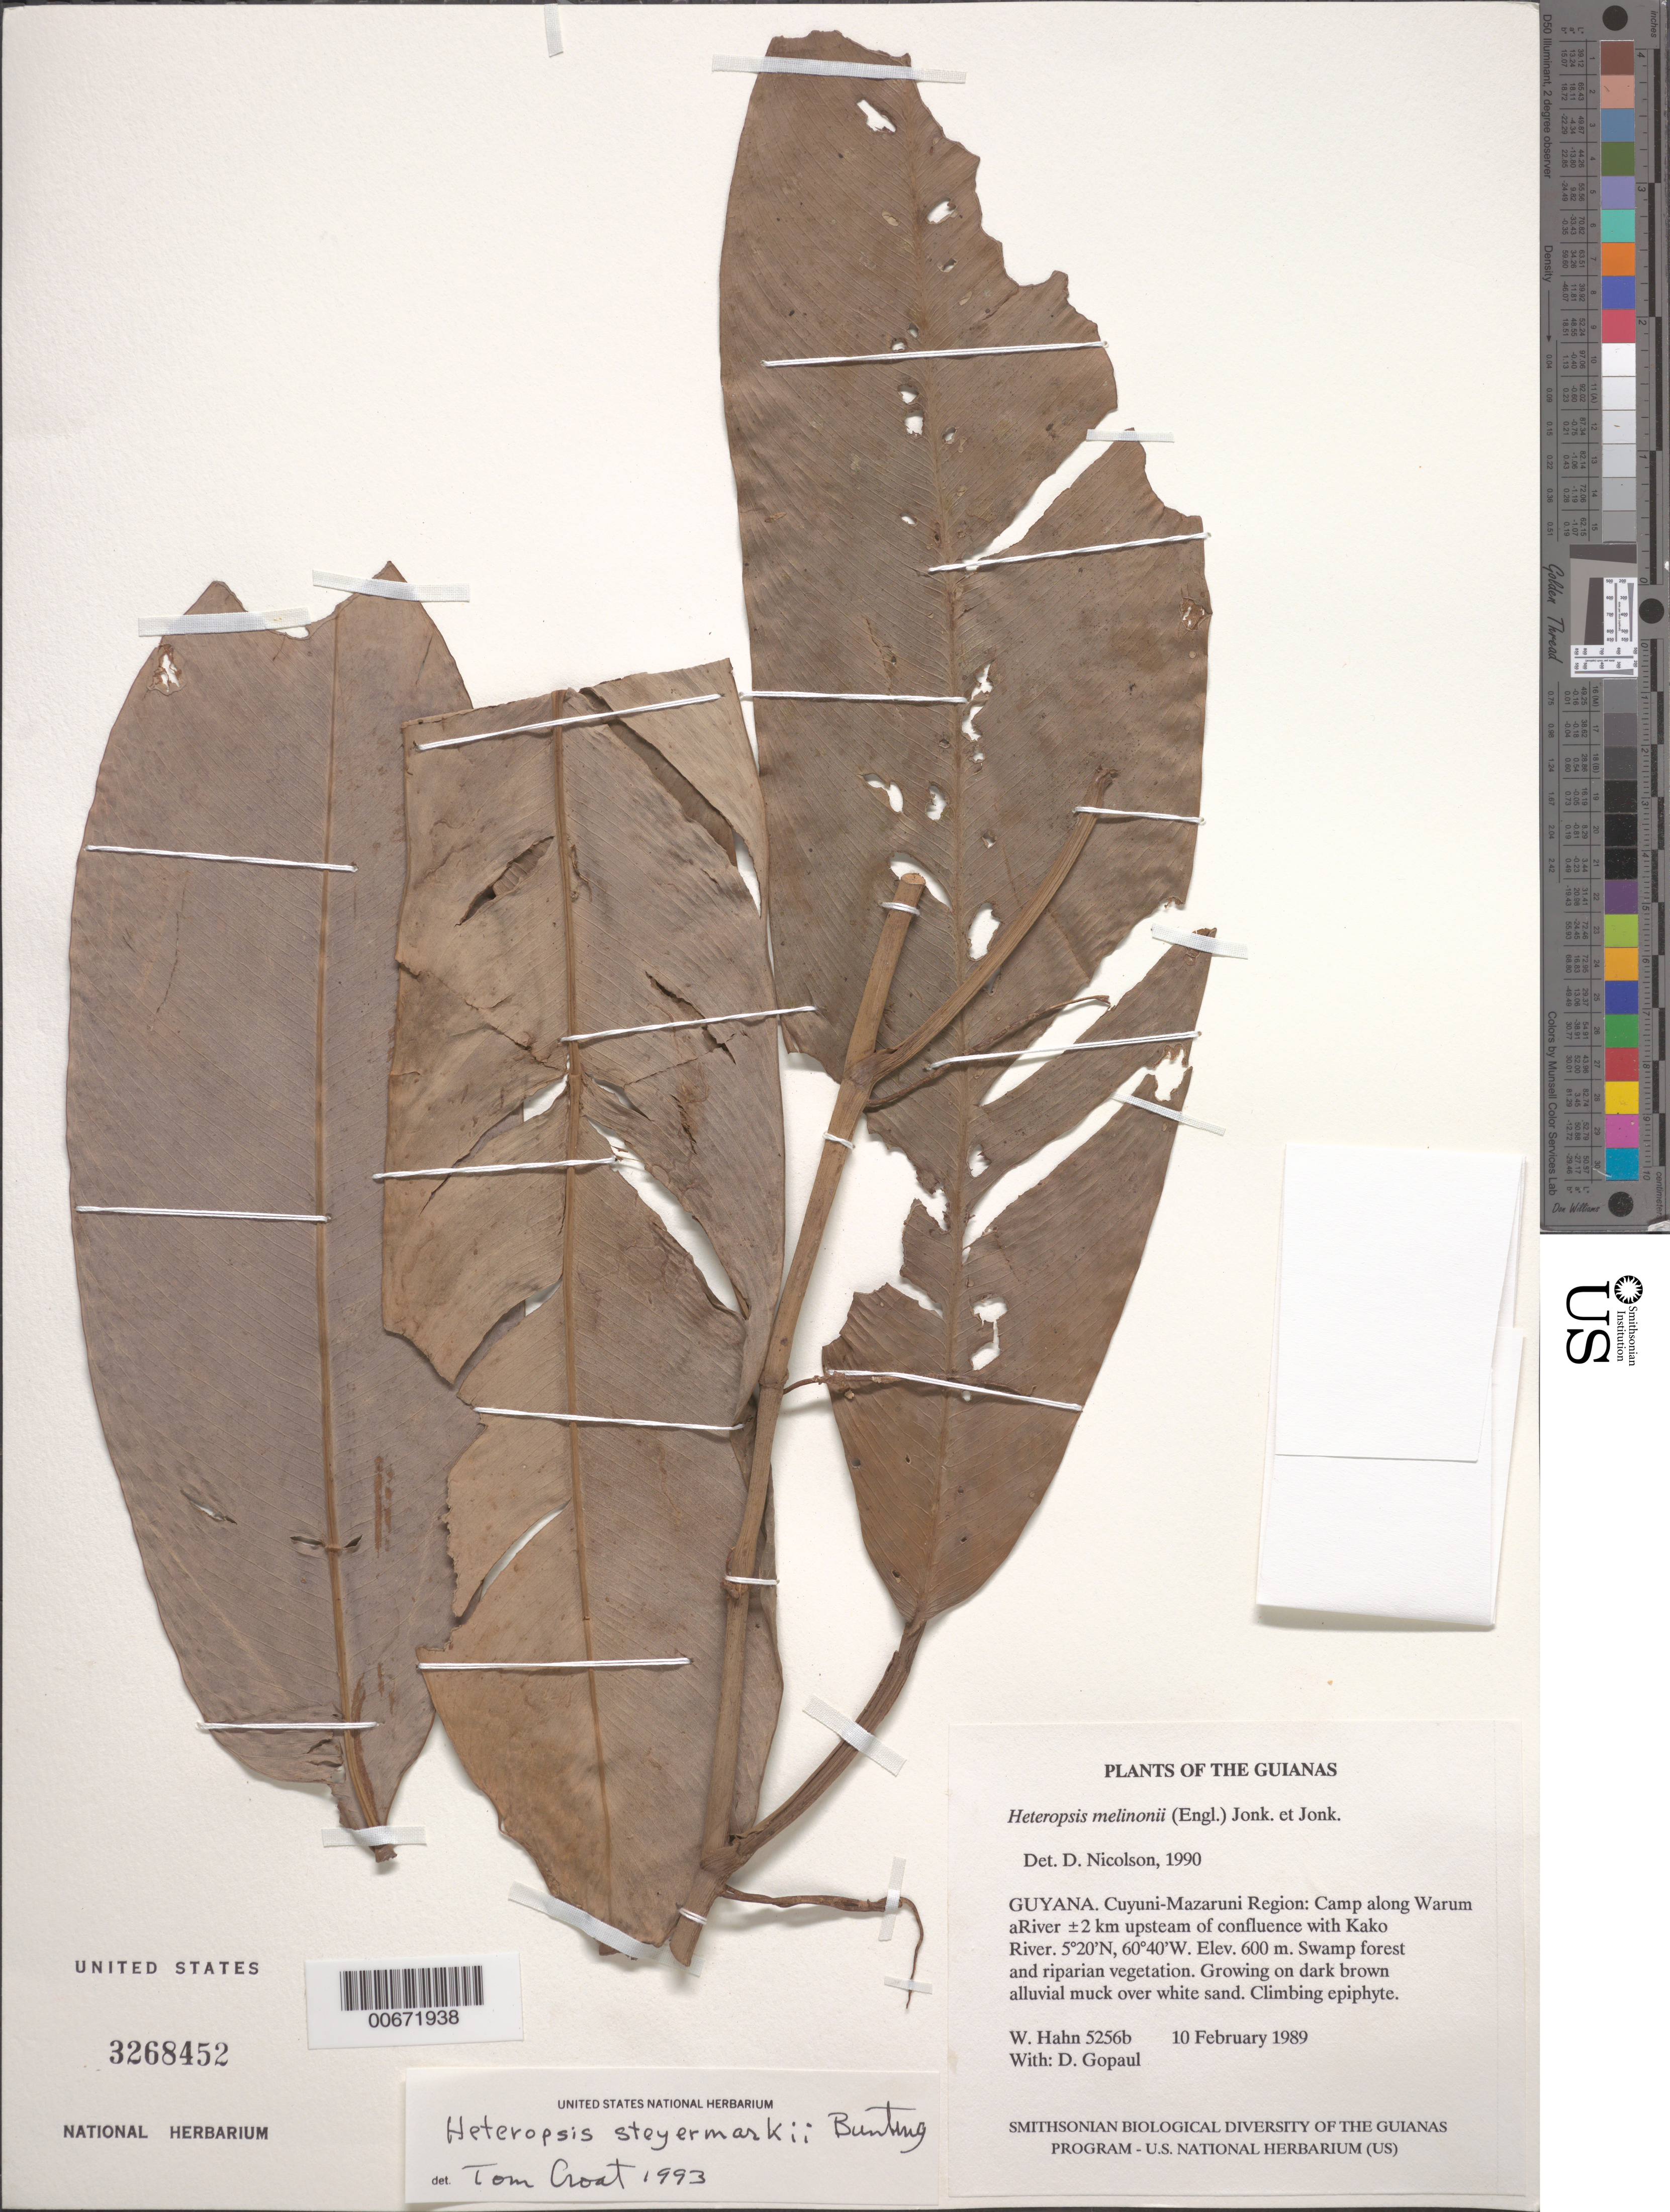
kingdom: Plantae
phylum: Tracheophyta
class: Liliopsida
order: Alismatales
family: Araceae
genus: Heteropsis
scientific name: Heteropsis steyermarkii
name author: G.S. Bunting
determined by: Croat, Thomas B., Missouri Botanical Garden (MO)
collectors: W. Hahn & D. Gopaul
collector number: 5256 b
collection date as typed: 10 February 1989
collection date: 1989-02-10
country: Guyana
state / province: Cuyuni-Mazaruni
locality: Camp along Waruma River ±2 km upstream of confluence with Kako River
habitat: Swamp forest and Riparian vegetation Growing on dark brown alluvial muck over white sand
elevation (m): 600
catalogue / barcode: US 3268452